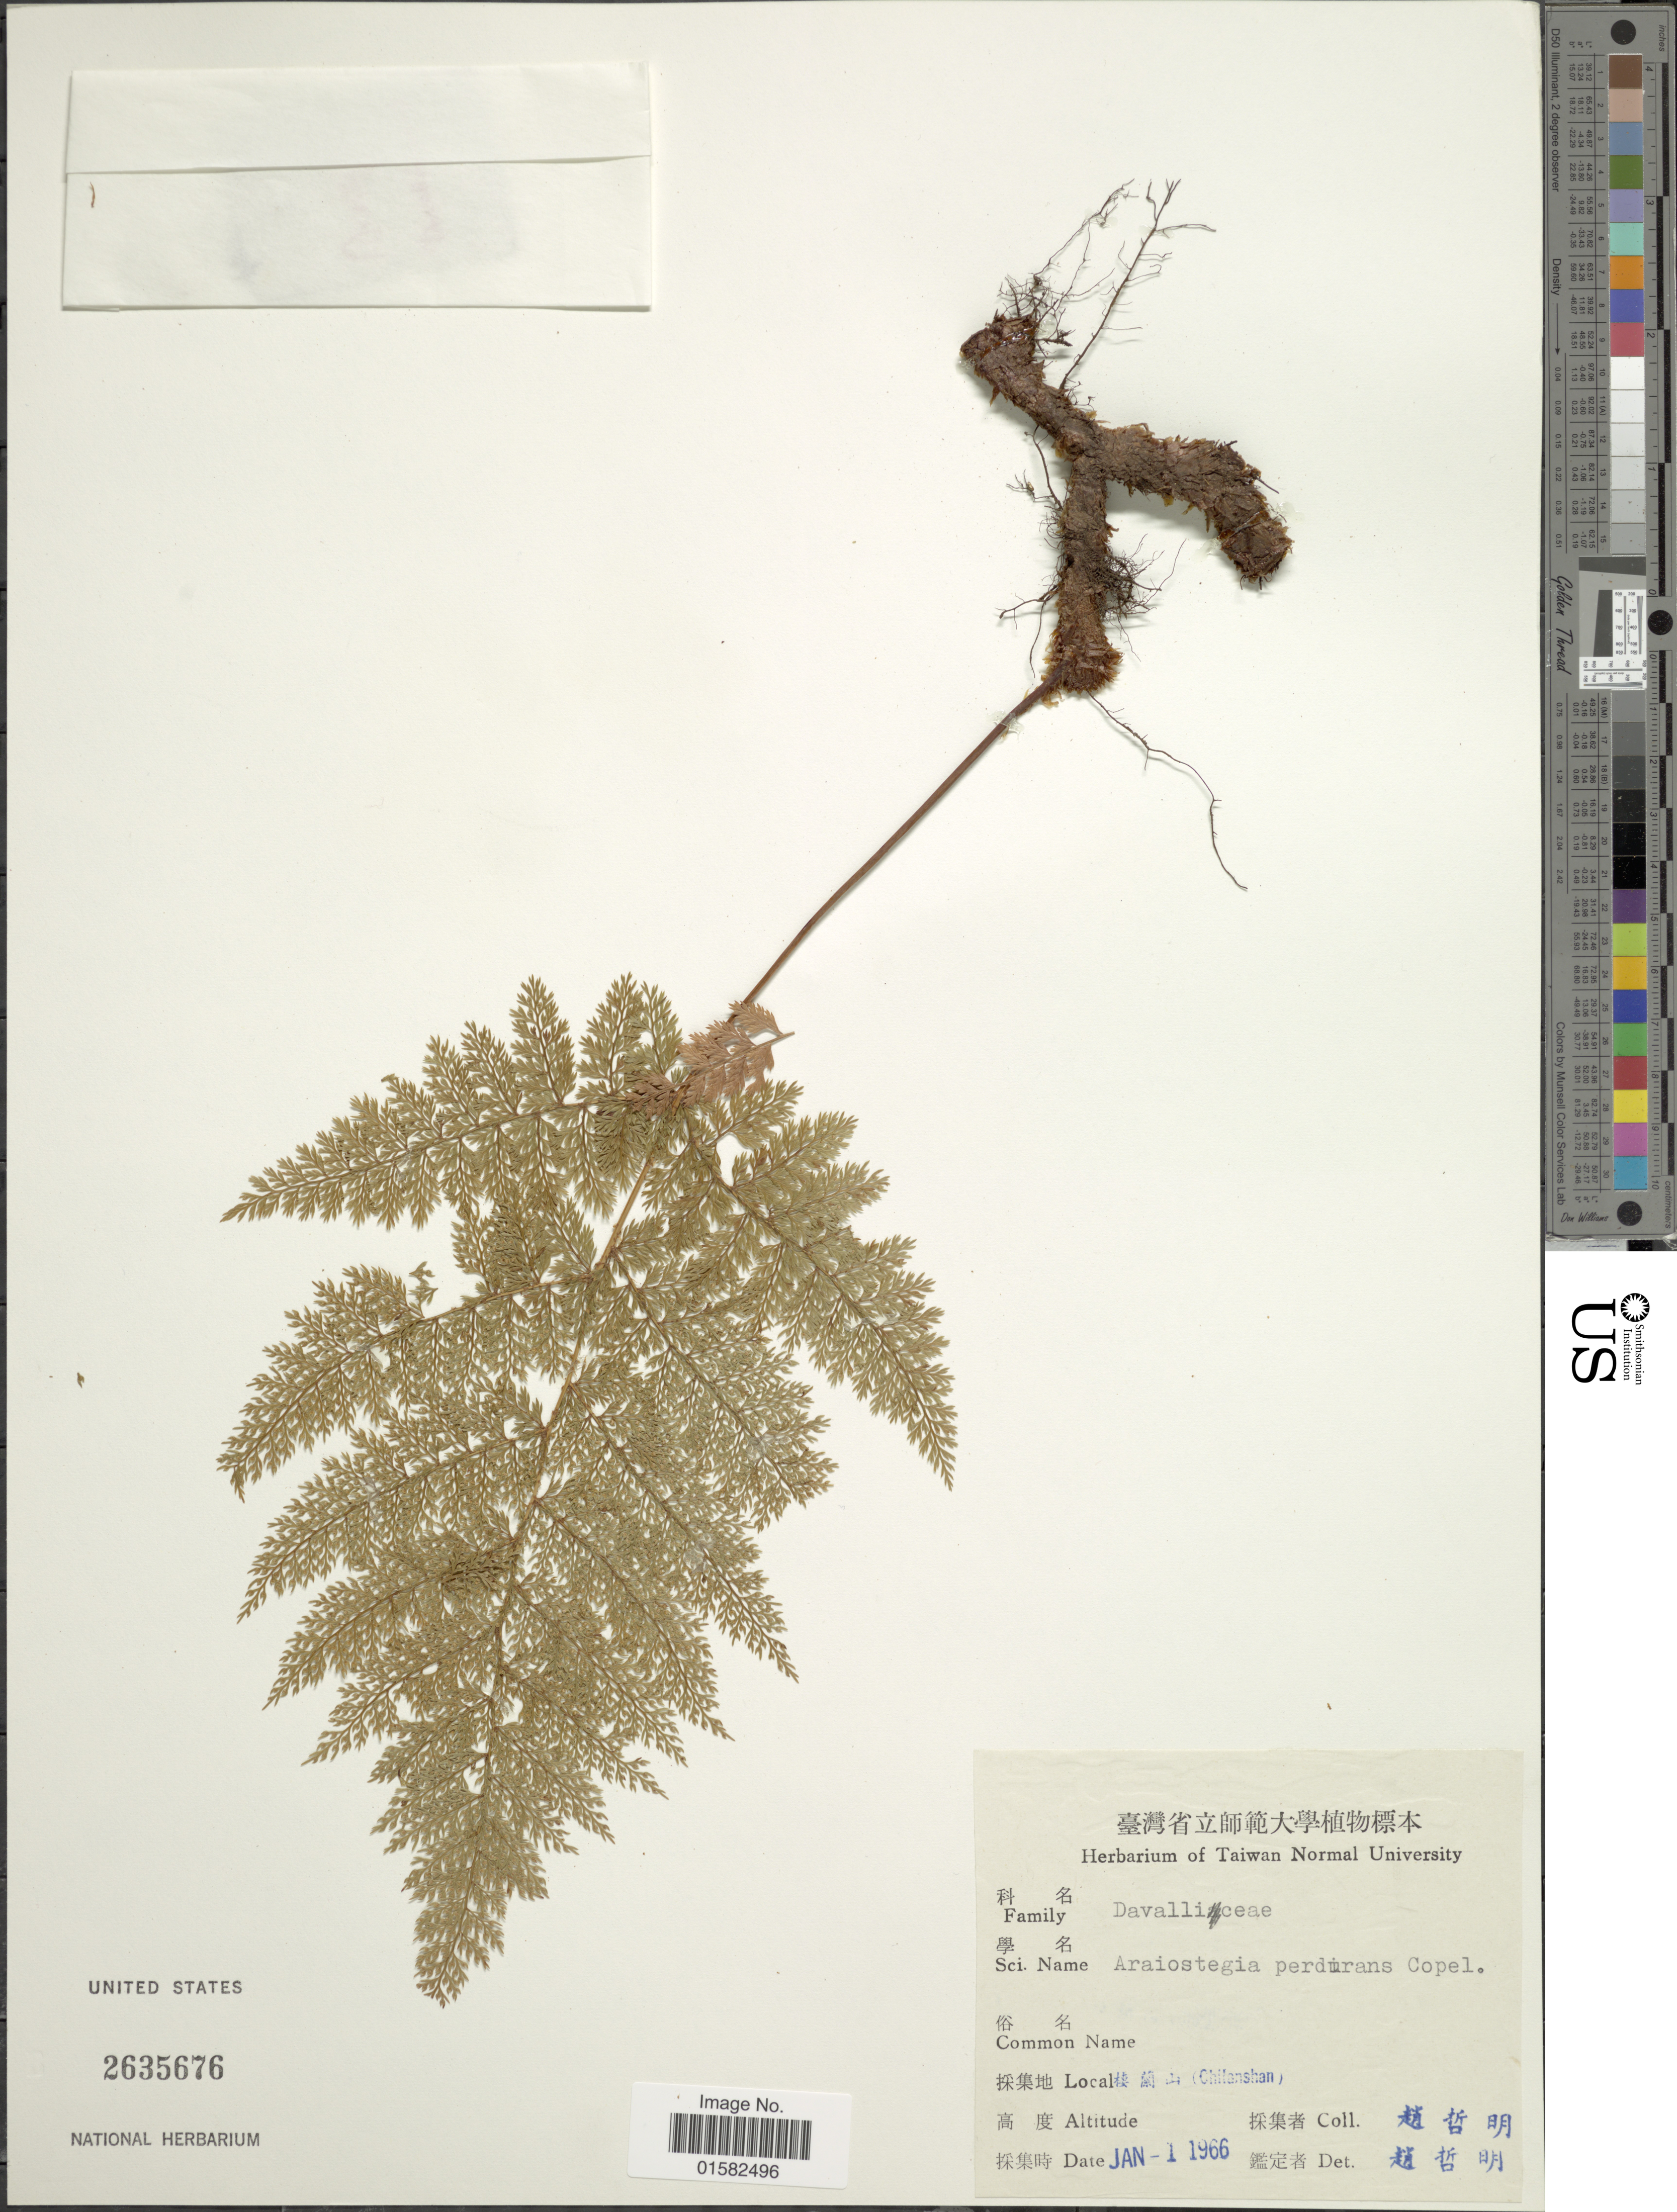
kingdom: Plantae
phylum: Tracheophyta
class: Polypodiopsida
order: Polypodiales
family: Davalliaceae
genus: Araiostegiella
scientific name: Araiostegiella perdurans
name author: (Christ) M. Kato & Tsutsumi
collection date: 1966-01-01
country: Taiwan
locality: X. (Chillasnshan)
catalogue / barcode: US 2635676